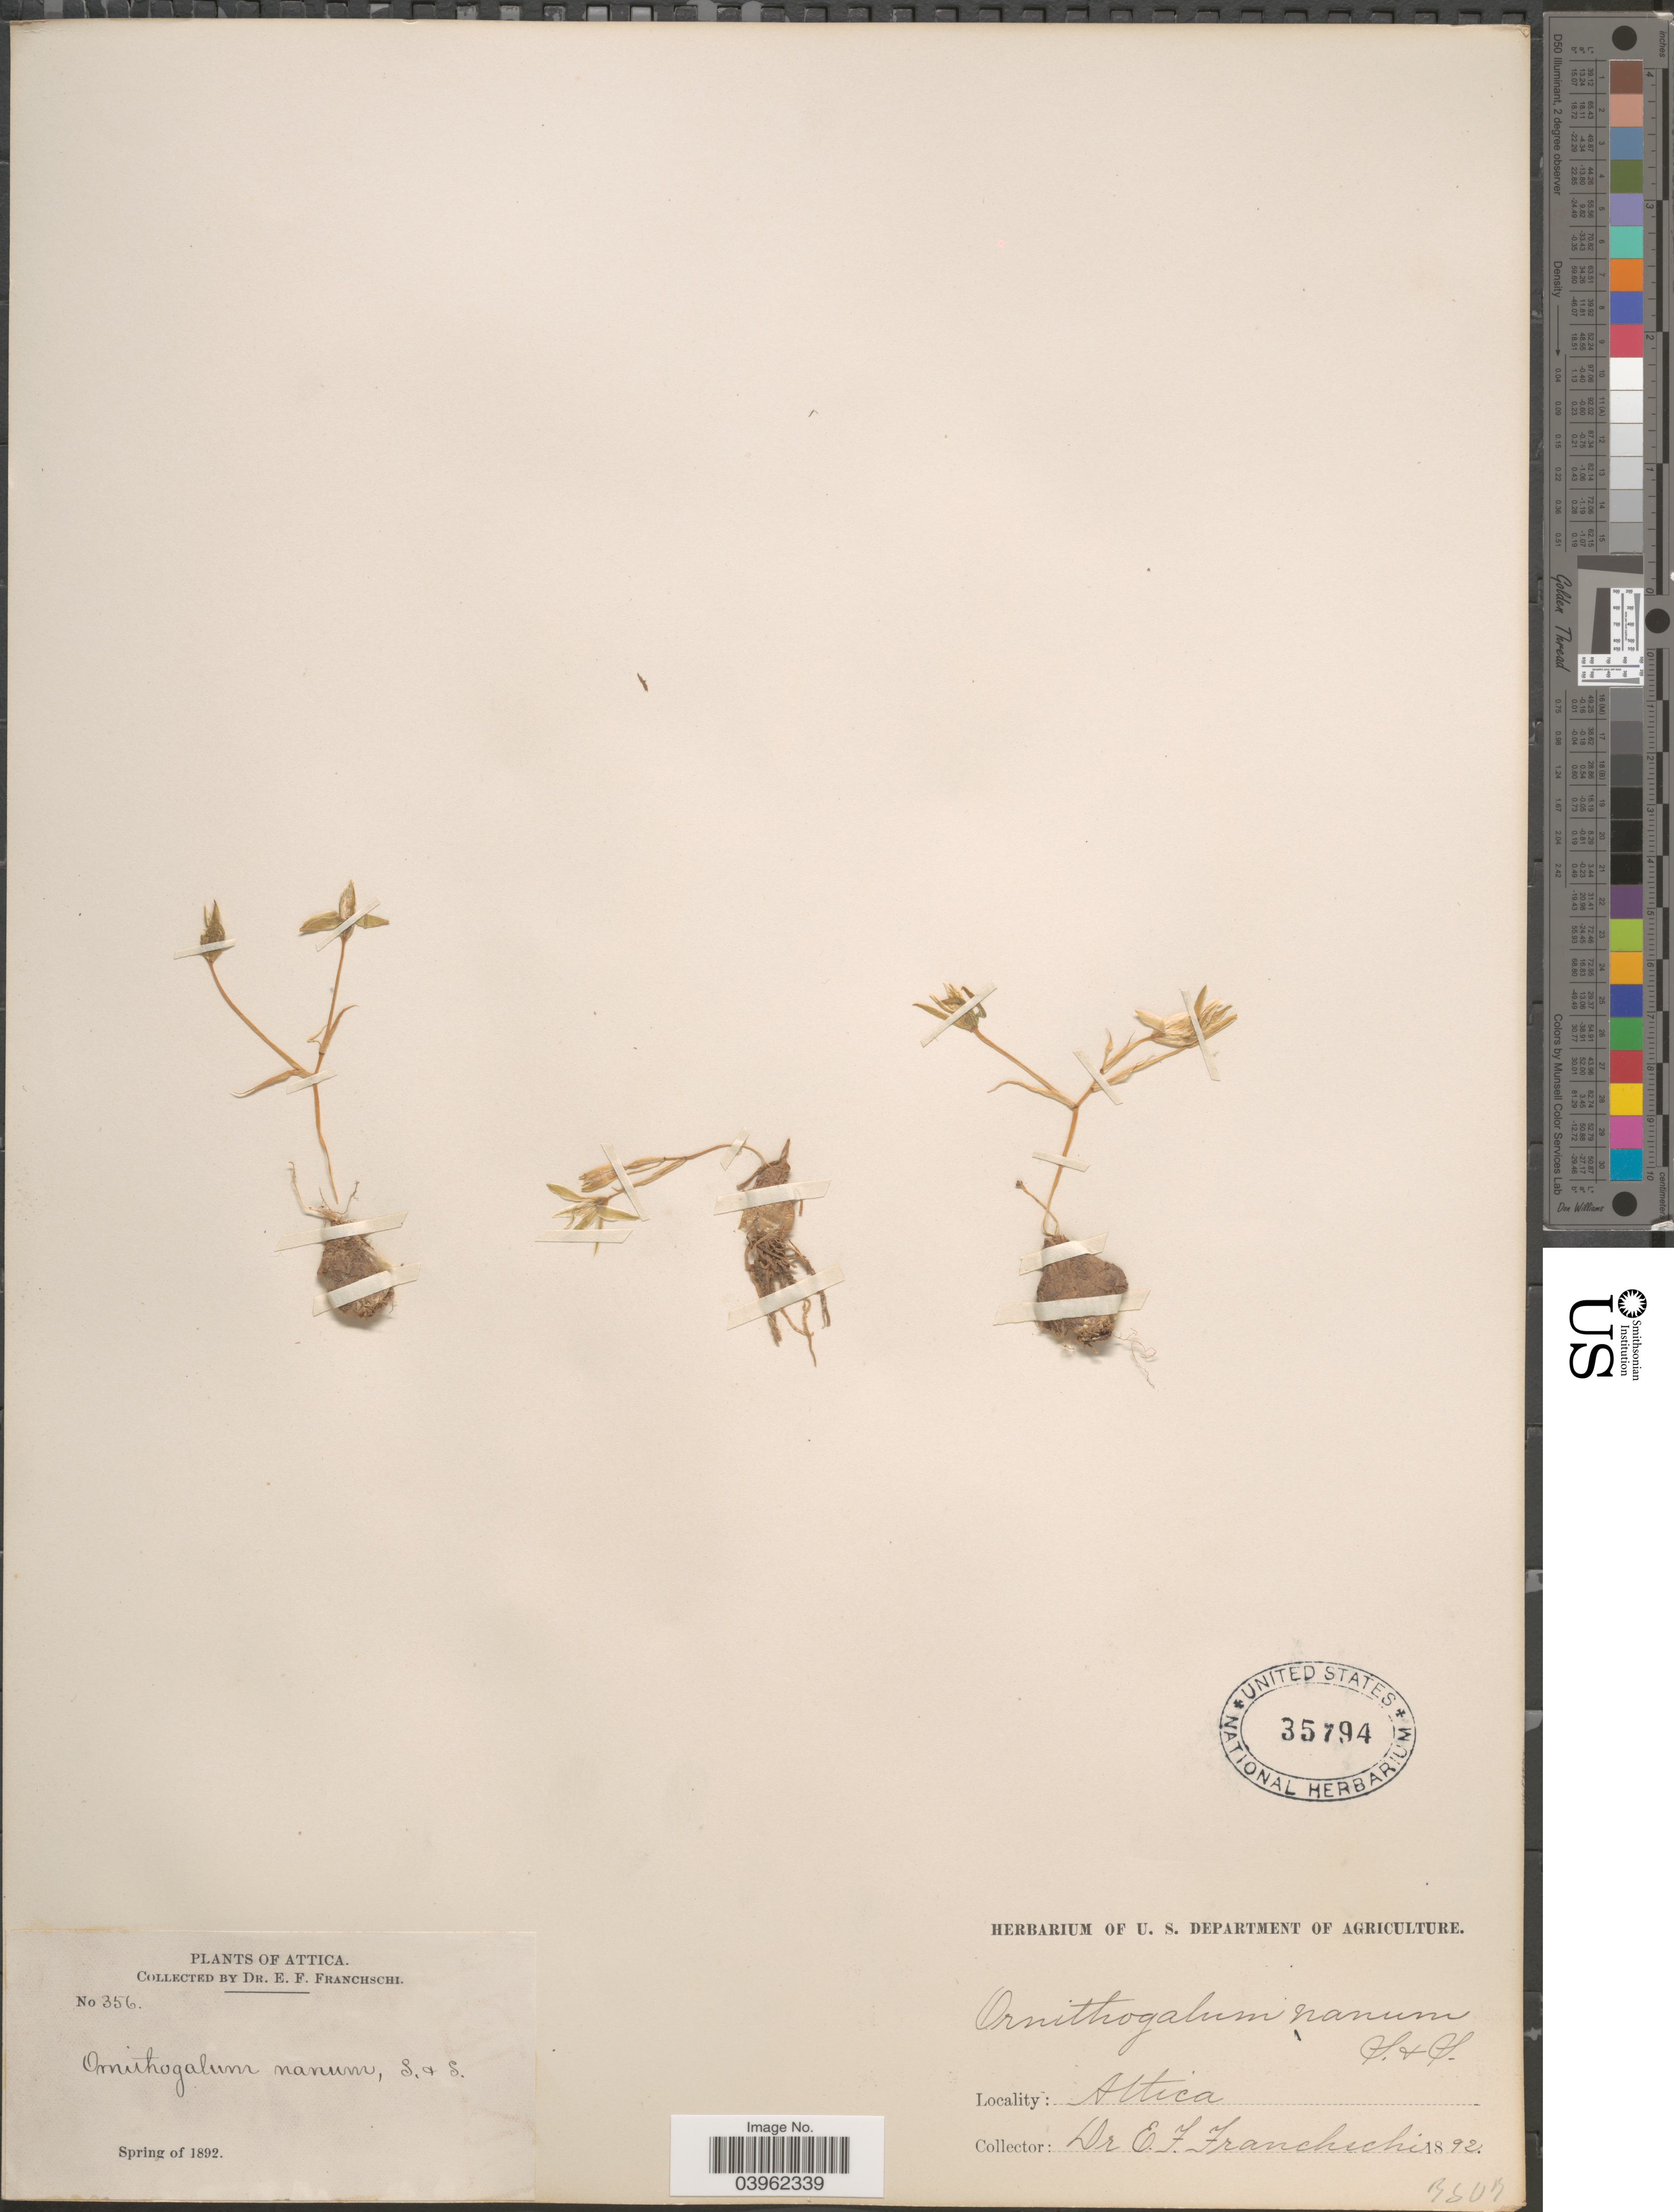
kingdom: Plantae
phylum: Tracheophyta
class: Liliopsida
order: Asparagales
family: Asparagaceae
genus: Ornithogalum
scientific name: Ornithogalum nanum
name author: (Burm. f.) Thunb.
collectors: E. Franchschi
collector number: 356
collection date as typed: Spring of 1892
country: Greece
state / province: Attica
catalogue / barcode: US 35794